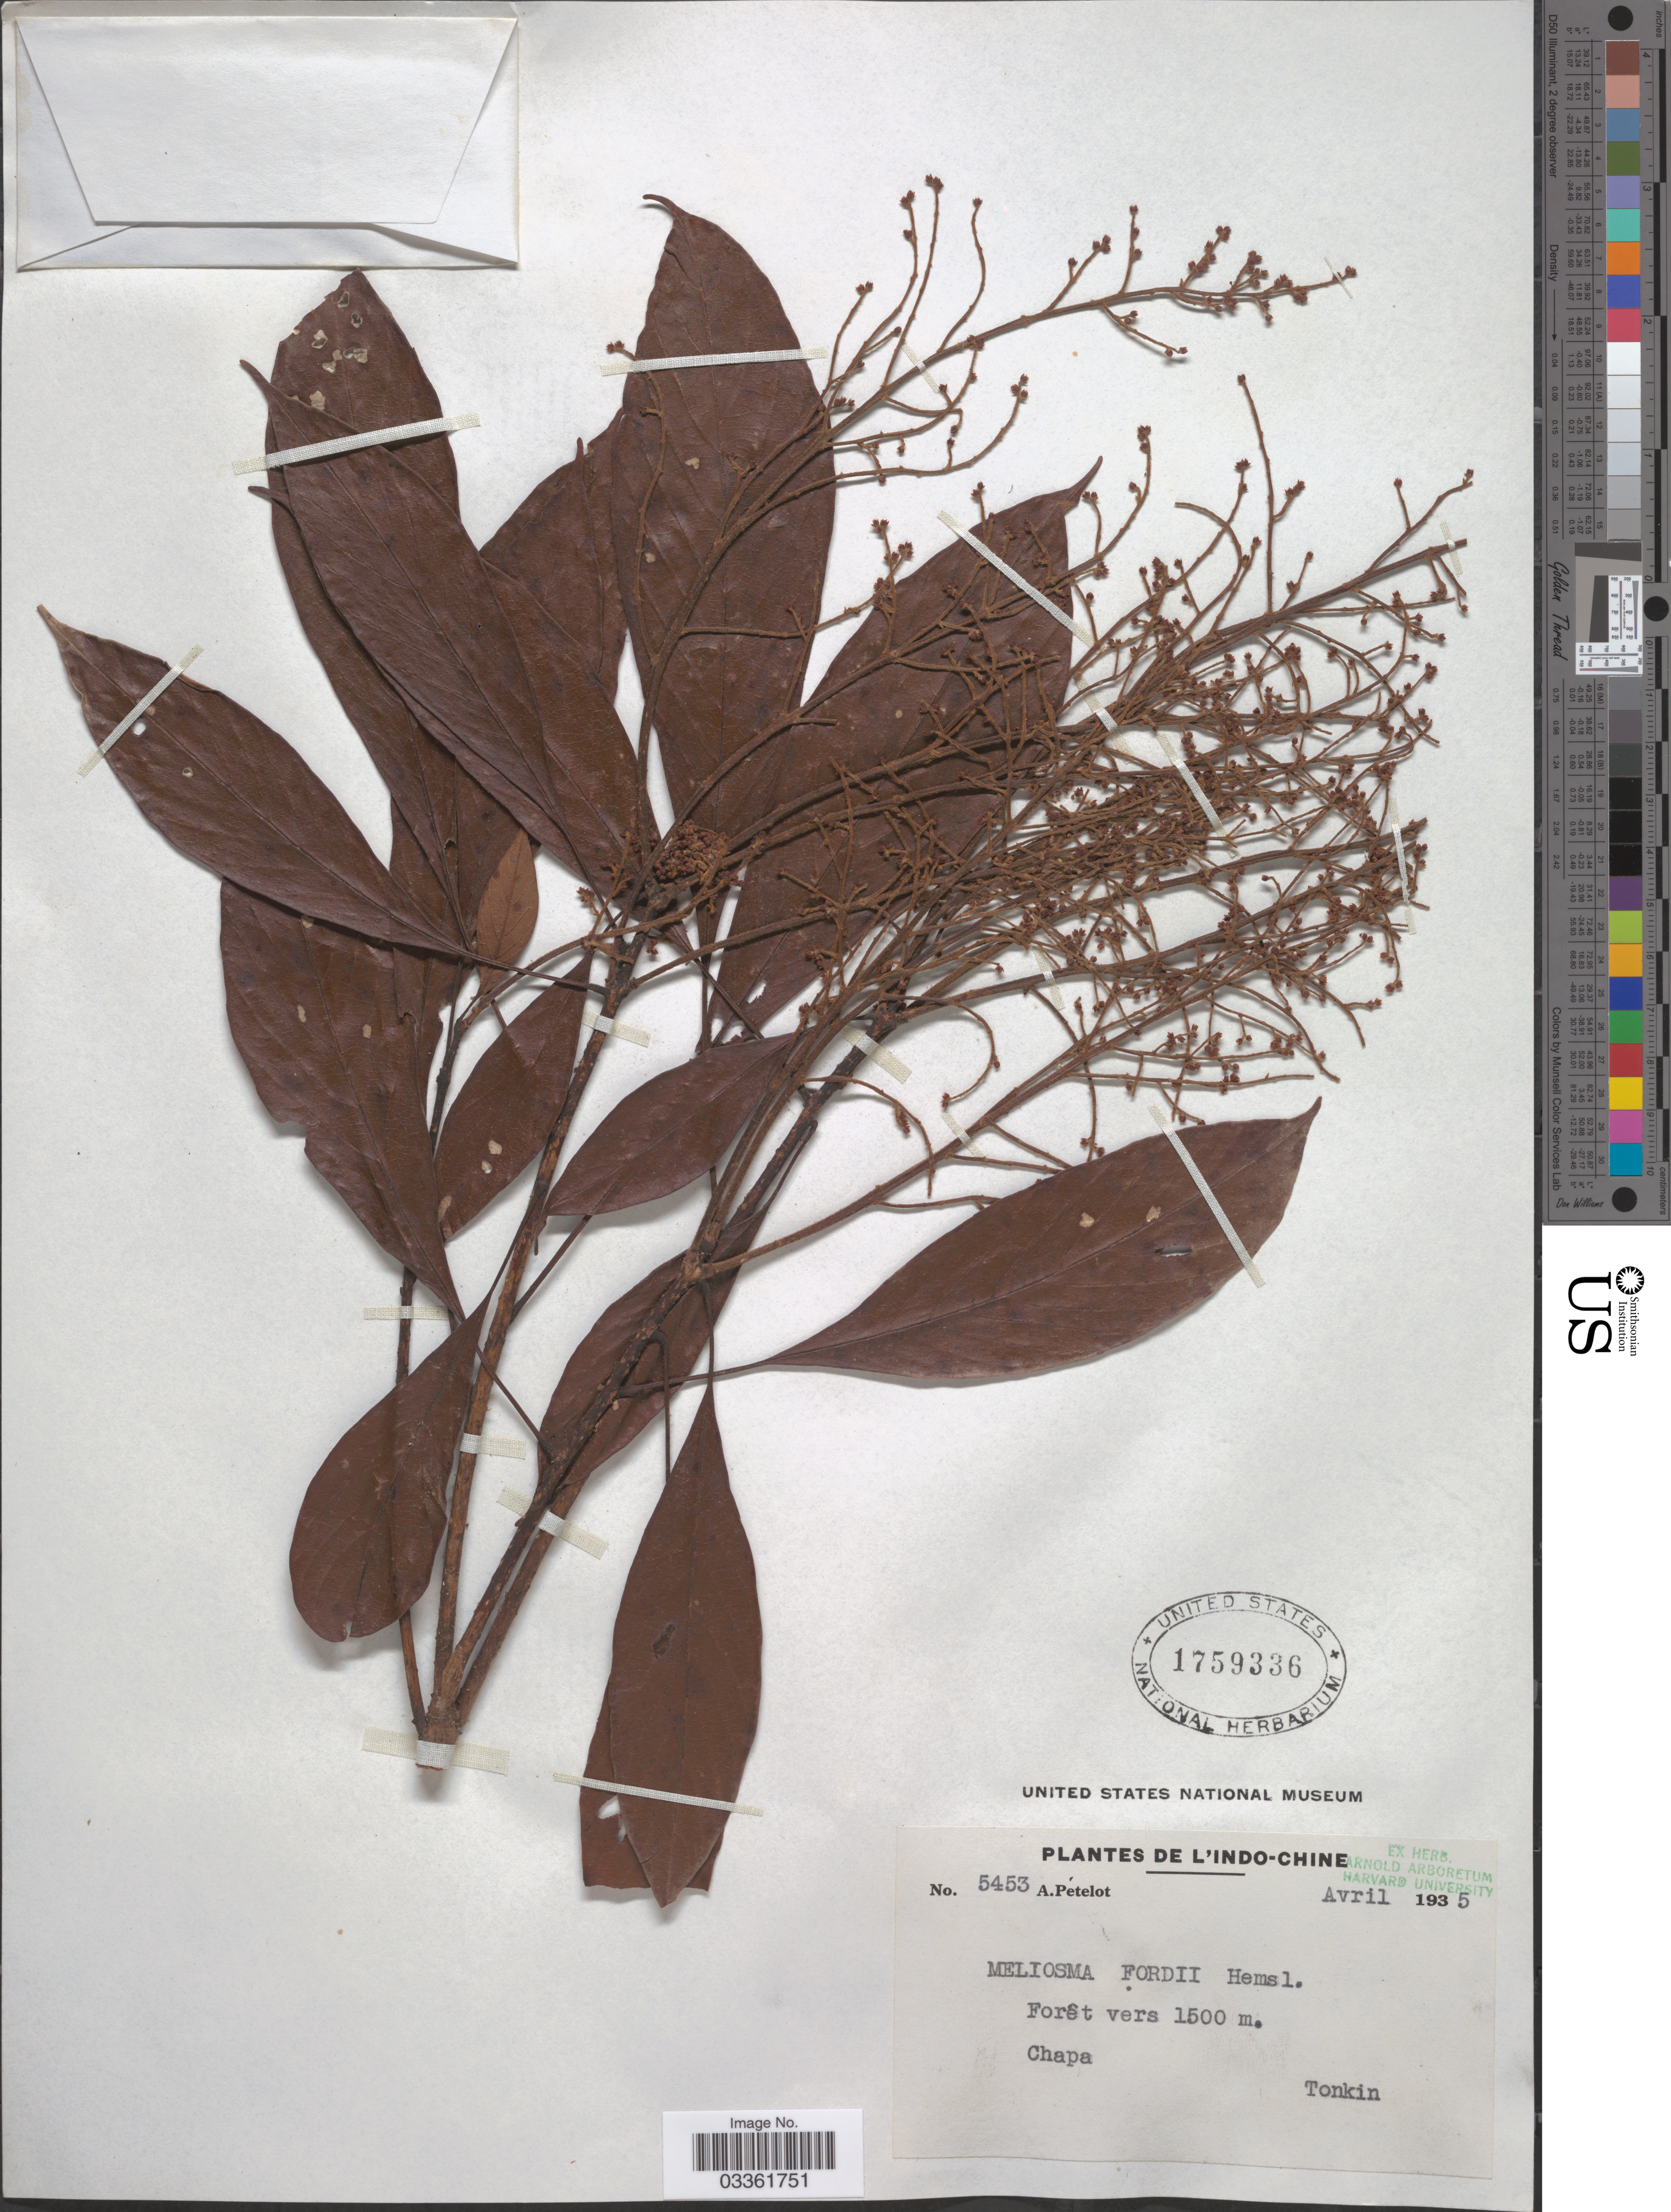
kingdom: Plantae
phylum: Tracheophyta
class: Magnoliopsida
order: Proteales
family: Sabiaceae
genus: Meliosma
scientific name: Meliosma fordii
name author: Hemsl.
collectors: A. Petelot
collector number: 5453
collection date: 1935-04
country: Vietnam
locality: L'Indo-Chine. Forêt vers. Chapa. Tonkin.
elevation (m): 1500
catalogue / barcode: US 1759336